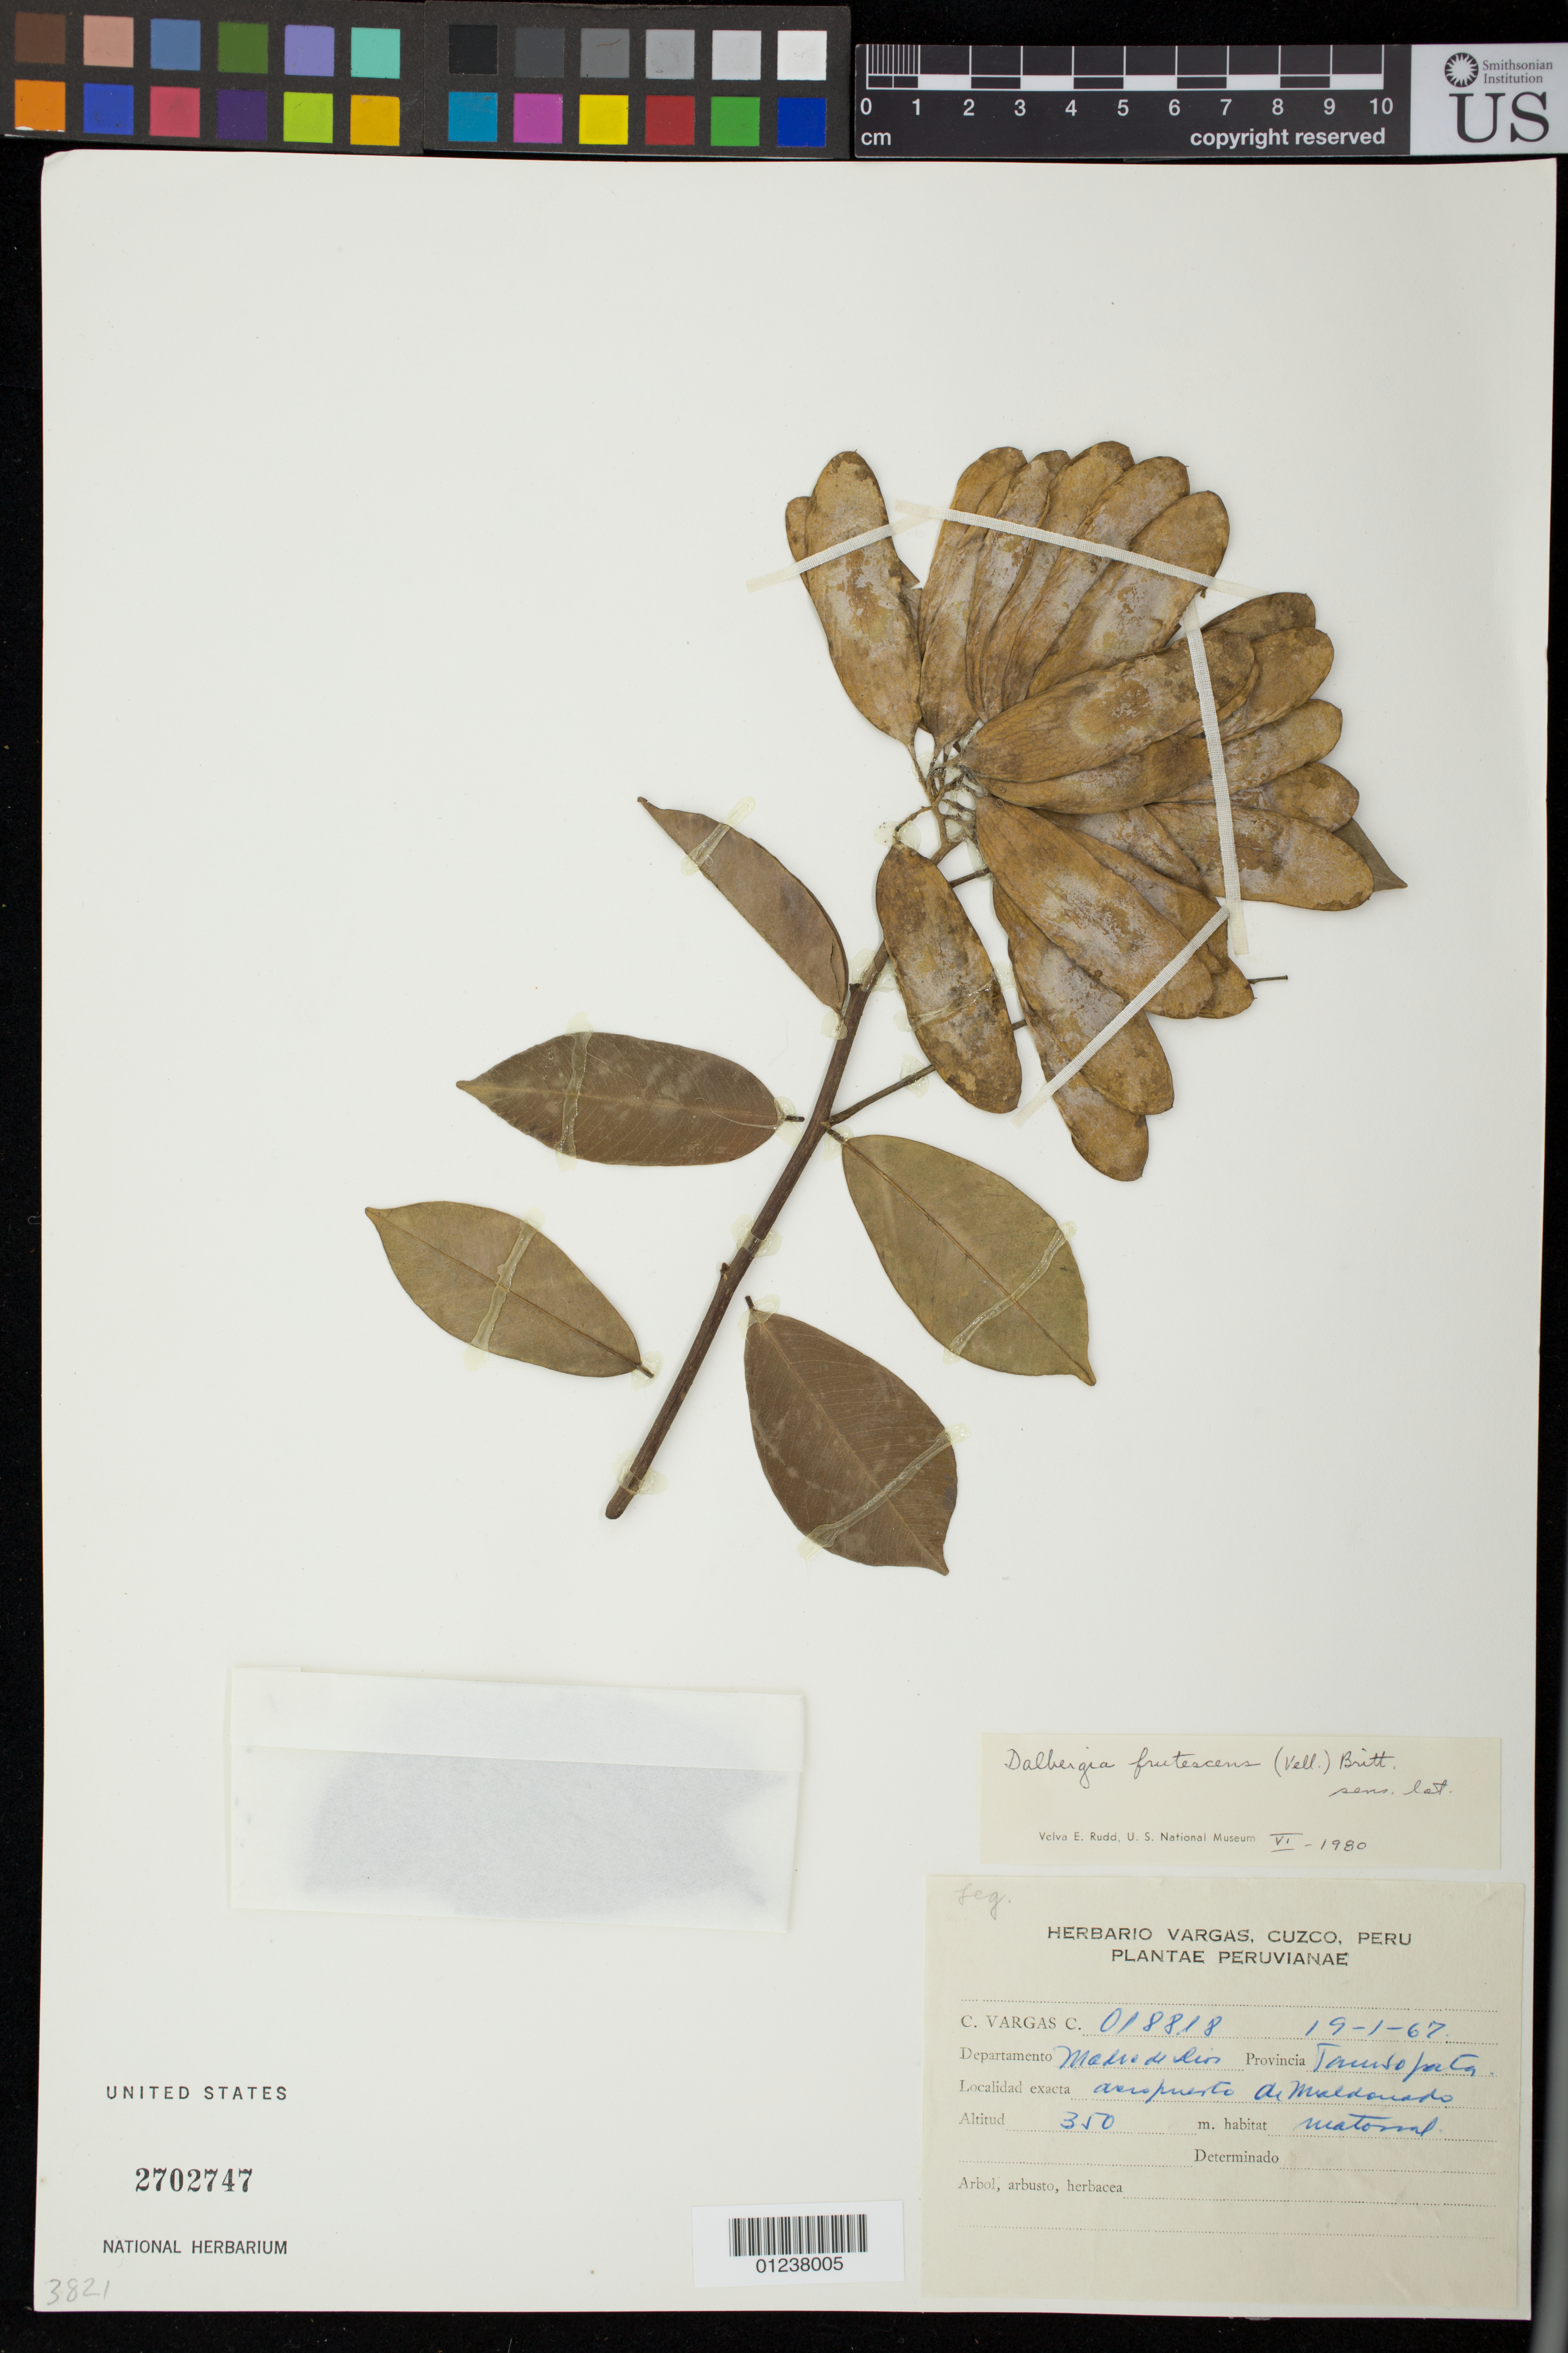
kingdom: Plantae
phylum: Tracheophyta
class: Magnoliopsida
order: Fabales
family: Fabaceae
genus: Dalbergia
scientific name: Dalbergia frutescens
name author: (Vell.) Britton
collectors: C. Vargas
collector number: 018818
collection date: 1967-01-19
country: Peru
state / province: Madre de Dios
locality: Puerto Maldonado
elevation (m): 350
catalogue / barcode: US 2702747